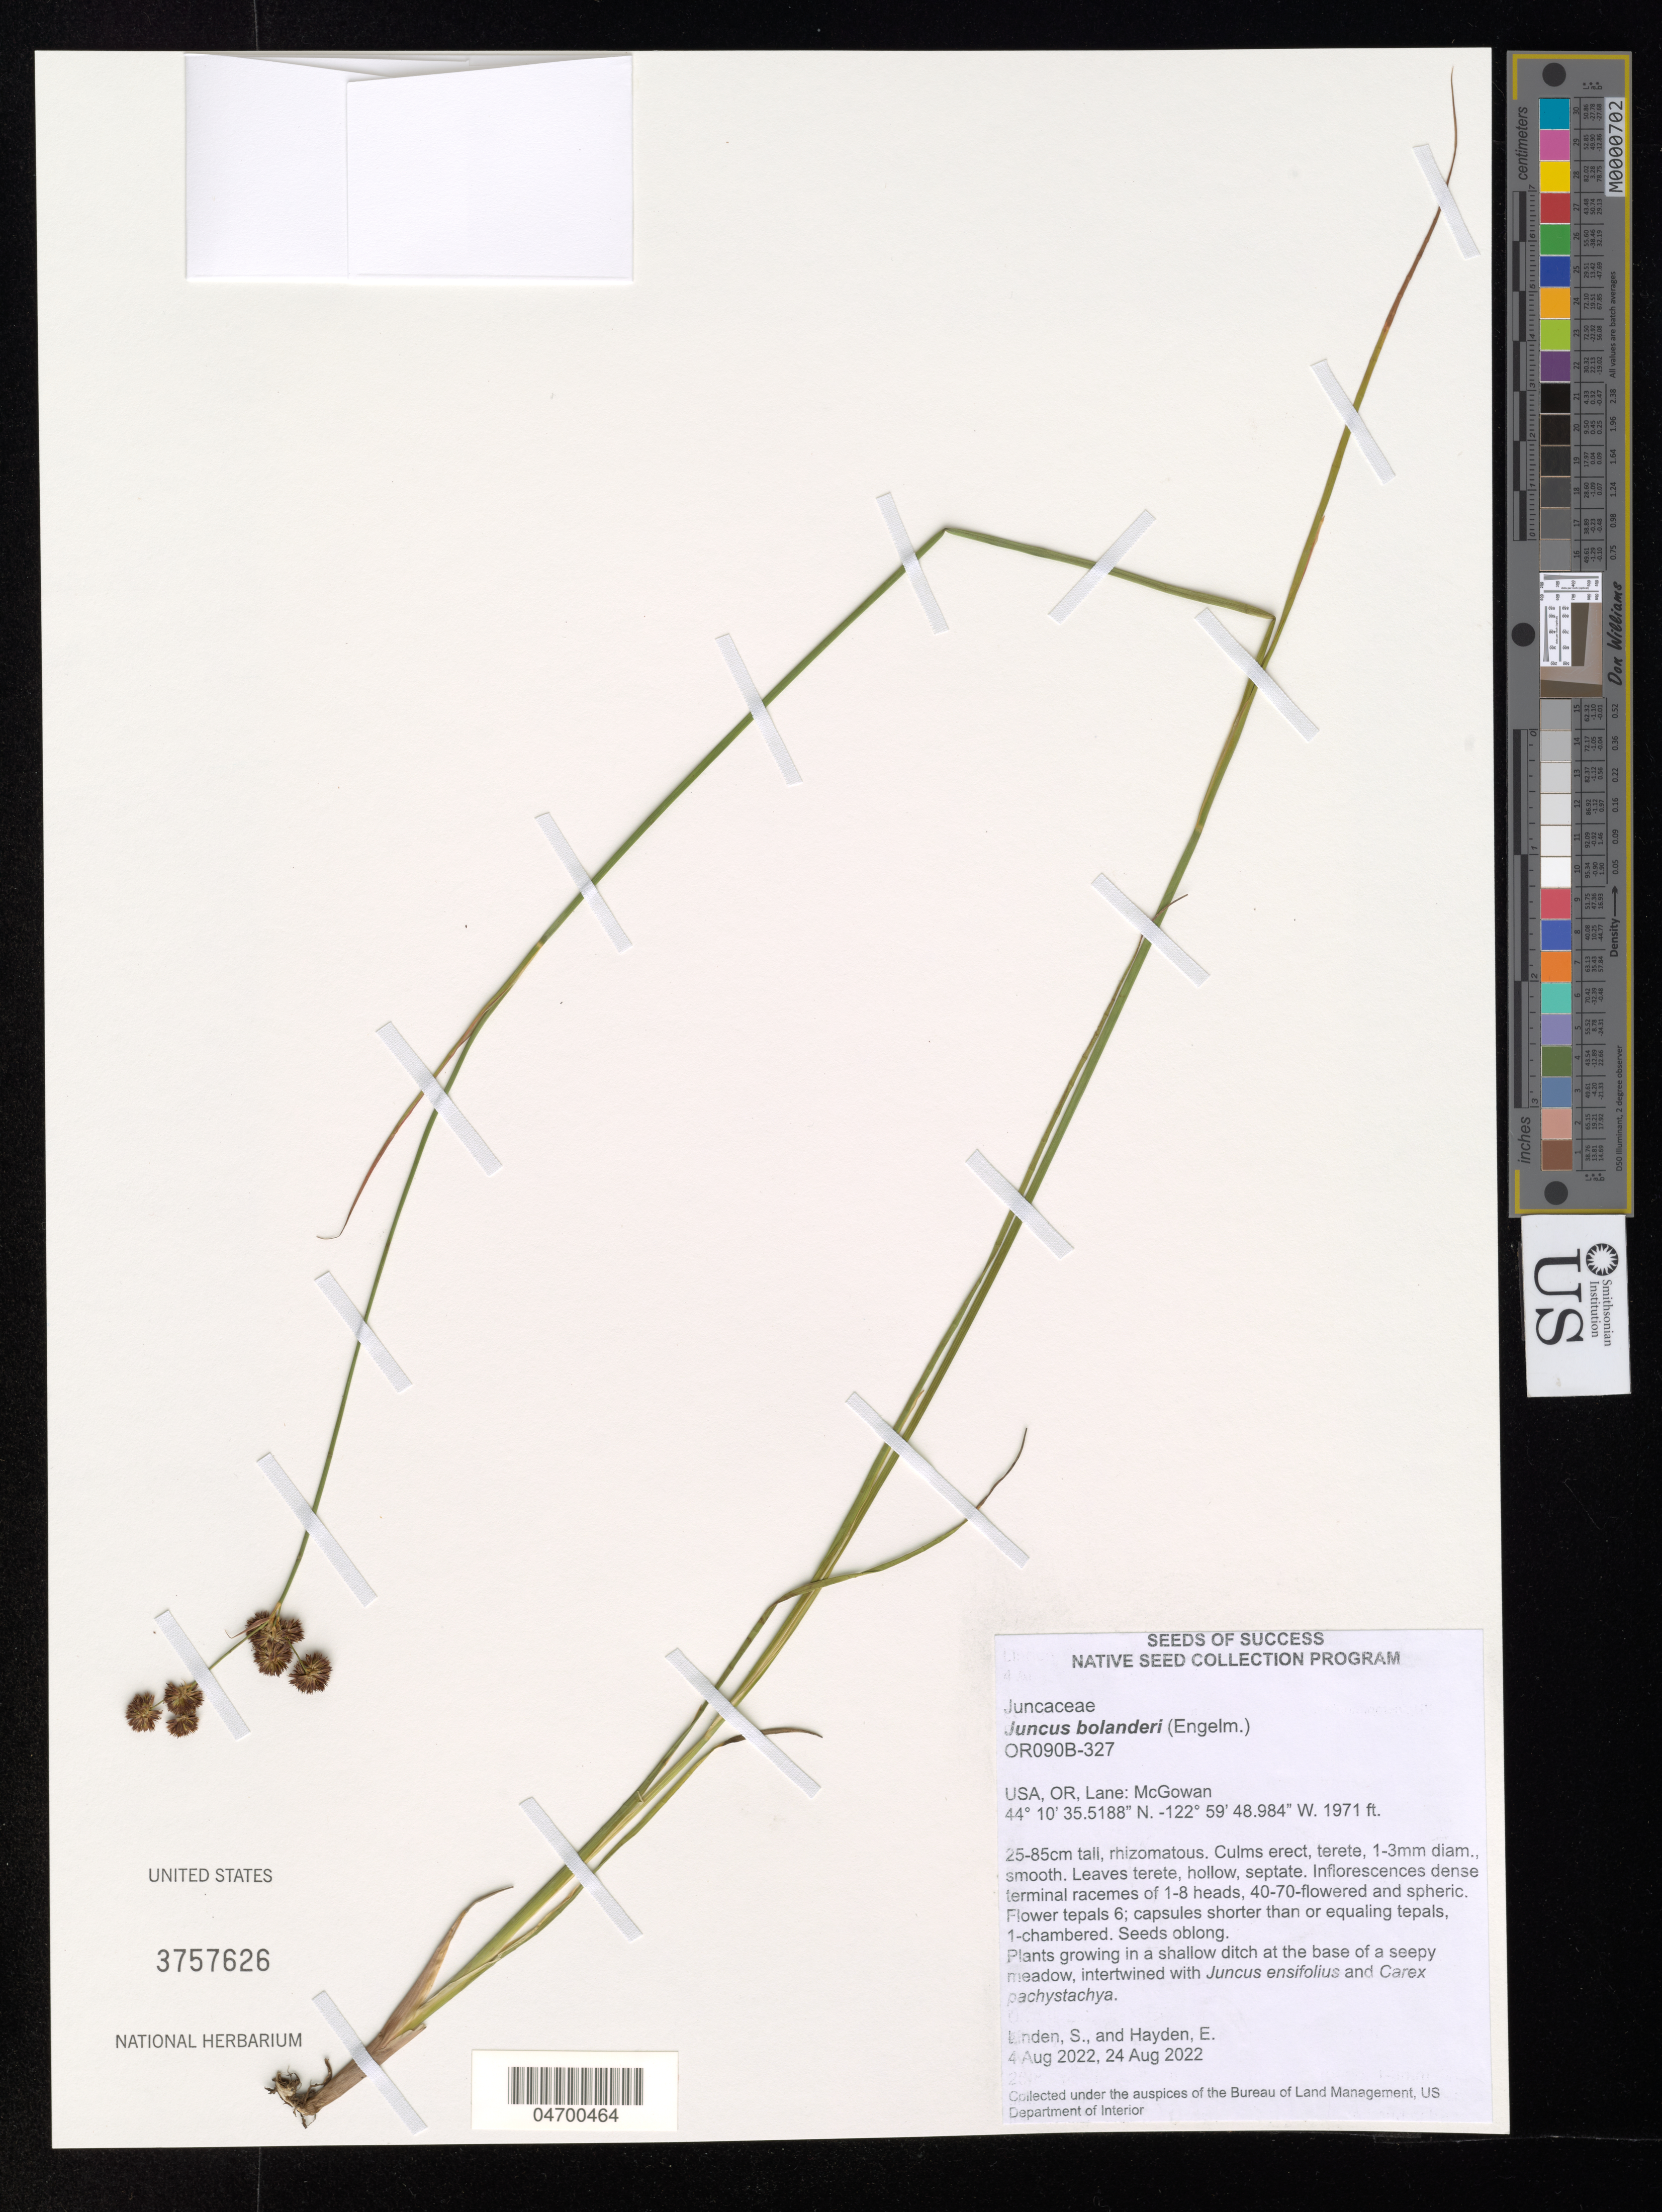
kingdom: Plantae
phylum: Tracheophyta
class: Liliopsida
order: Poales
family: Juncaceae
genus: Juncus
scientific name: Juncus bolanderi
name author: Engelm.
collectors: S. Linden & E. Hayden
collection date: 2022-08-04/2022-08-24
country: United States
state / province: Oregon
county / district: Lane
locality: OR, Lane: McGowan.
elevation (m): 601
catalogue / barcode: US 3757626